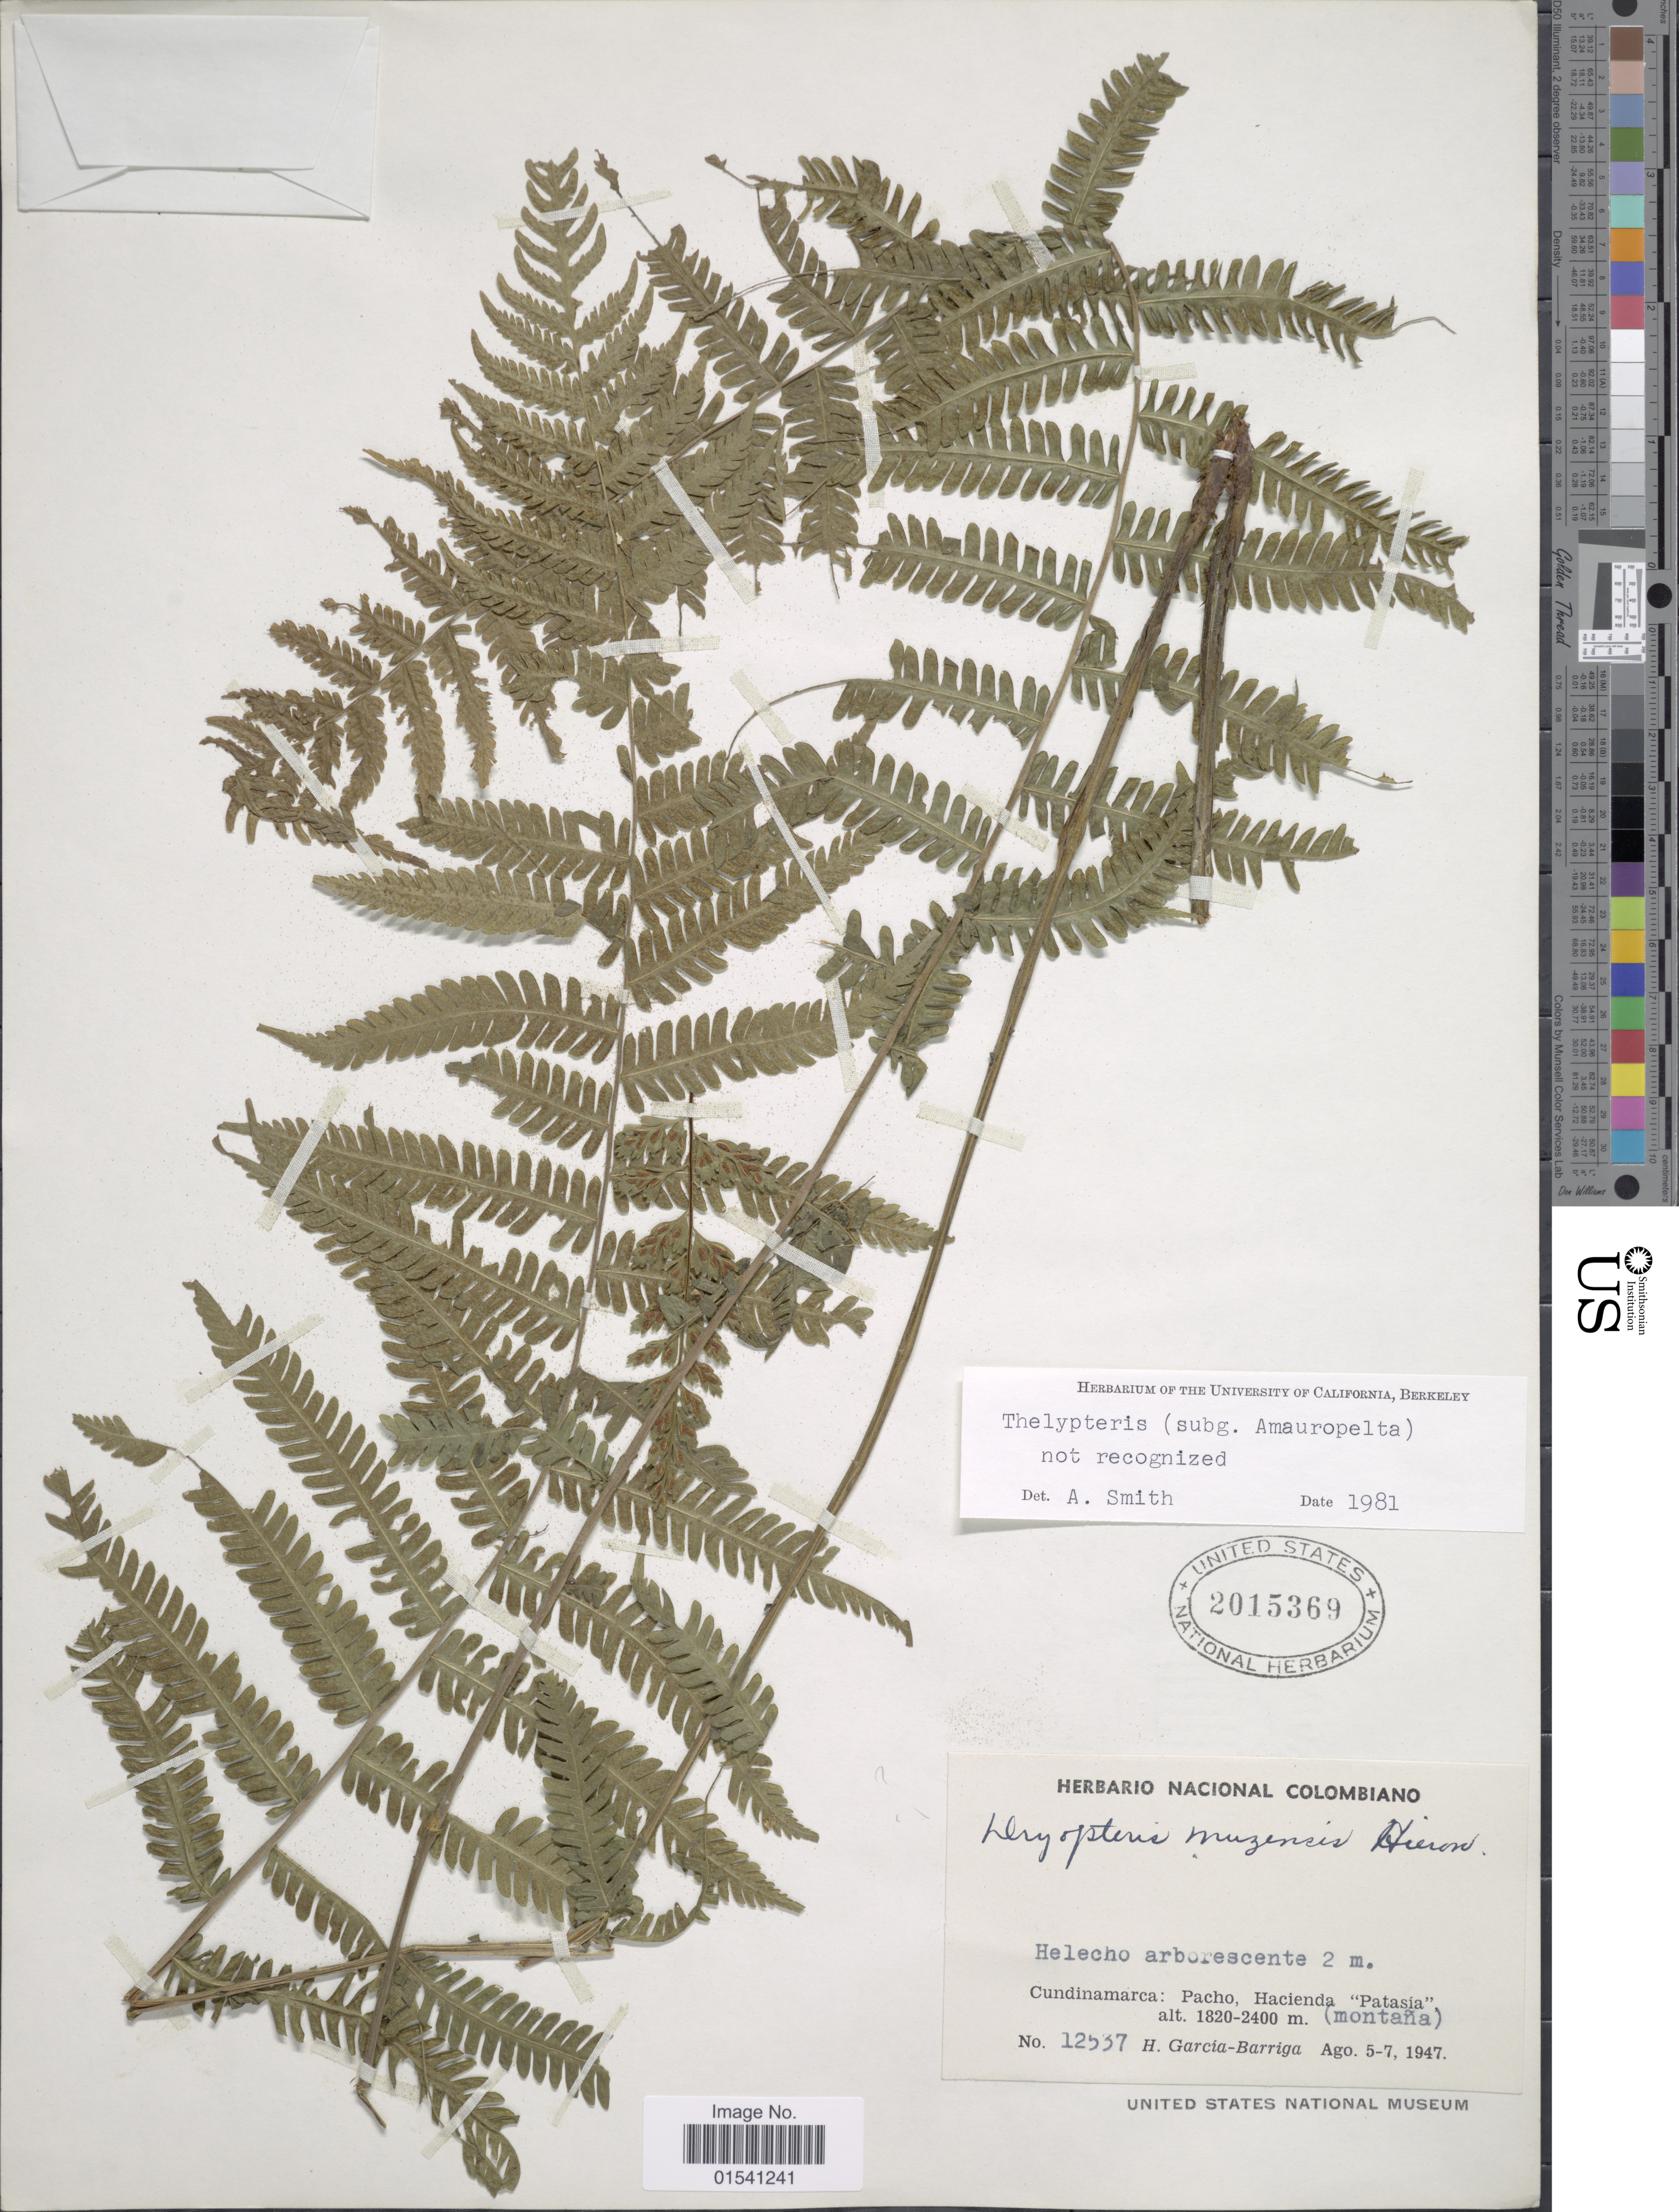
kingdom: Plantae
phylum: Tracheophyta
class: Polypodiopsida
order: Polypodiales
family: Thelypteridaceae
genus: Amauropelta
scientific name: Amauropelta sp.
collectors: H. García Barriga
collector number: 12537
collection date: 1947-08-05/1947-08-07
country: Colombia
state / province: Cundinamarca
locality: Pacho, Hacienda 'Patasia' (montaña)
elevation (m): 1820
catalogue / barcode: US 2015369